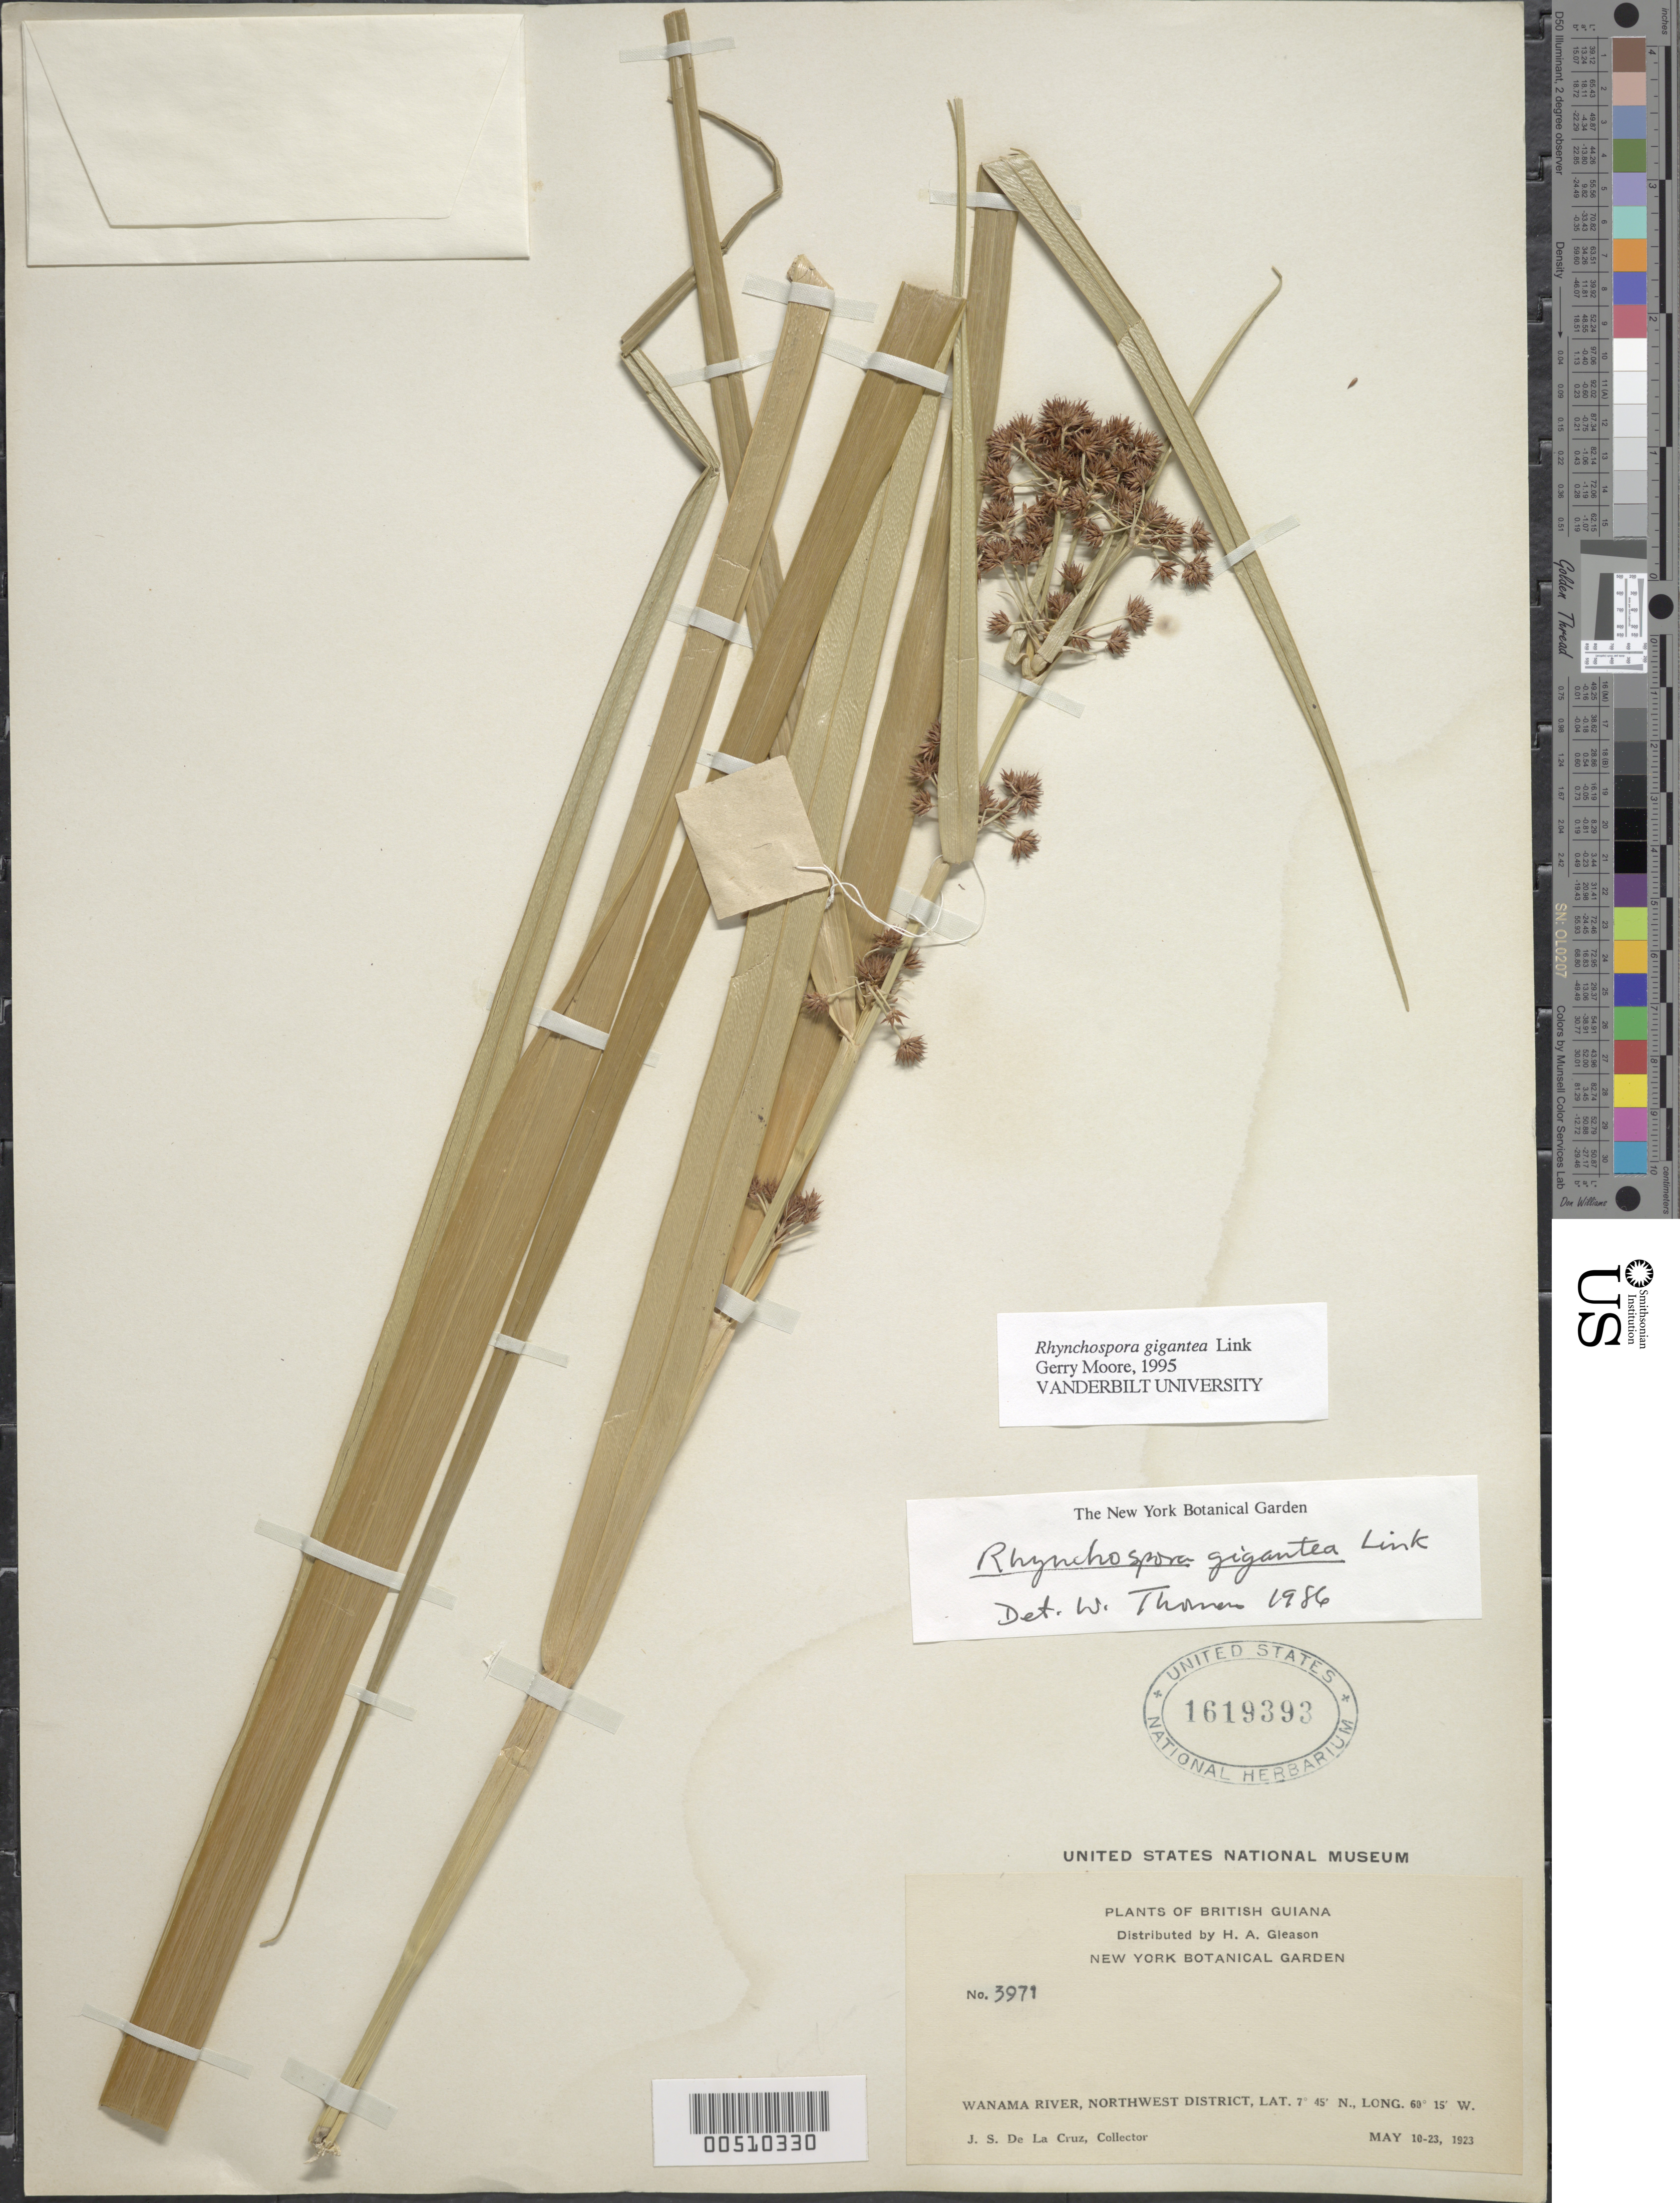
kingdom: Plantae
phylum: Tracheophyta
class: Liliopsida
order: Poales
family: Cyperaceae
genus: Rhynchospora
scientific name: Rhynchospora gigantea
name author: Link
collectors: J. S. de la Cruz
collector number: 3971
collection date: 1923-05-10/1923-05-23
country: Guyana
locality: British Guiana, Wanama River, Northwest District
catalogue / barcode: US 1619393